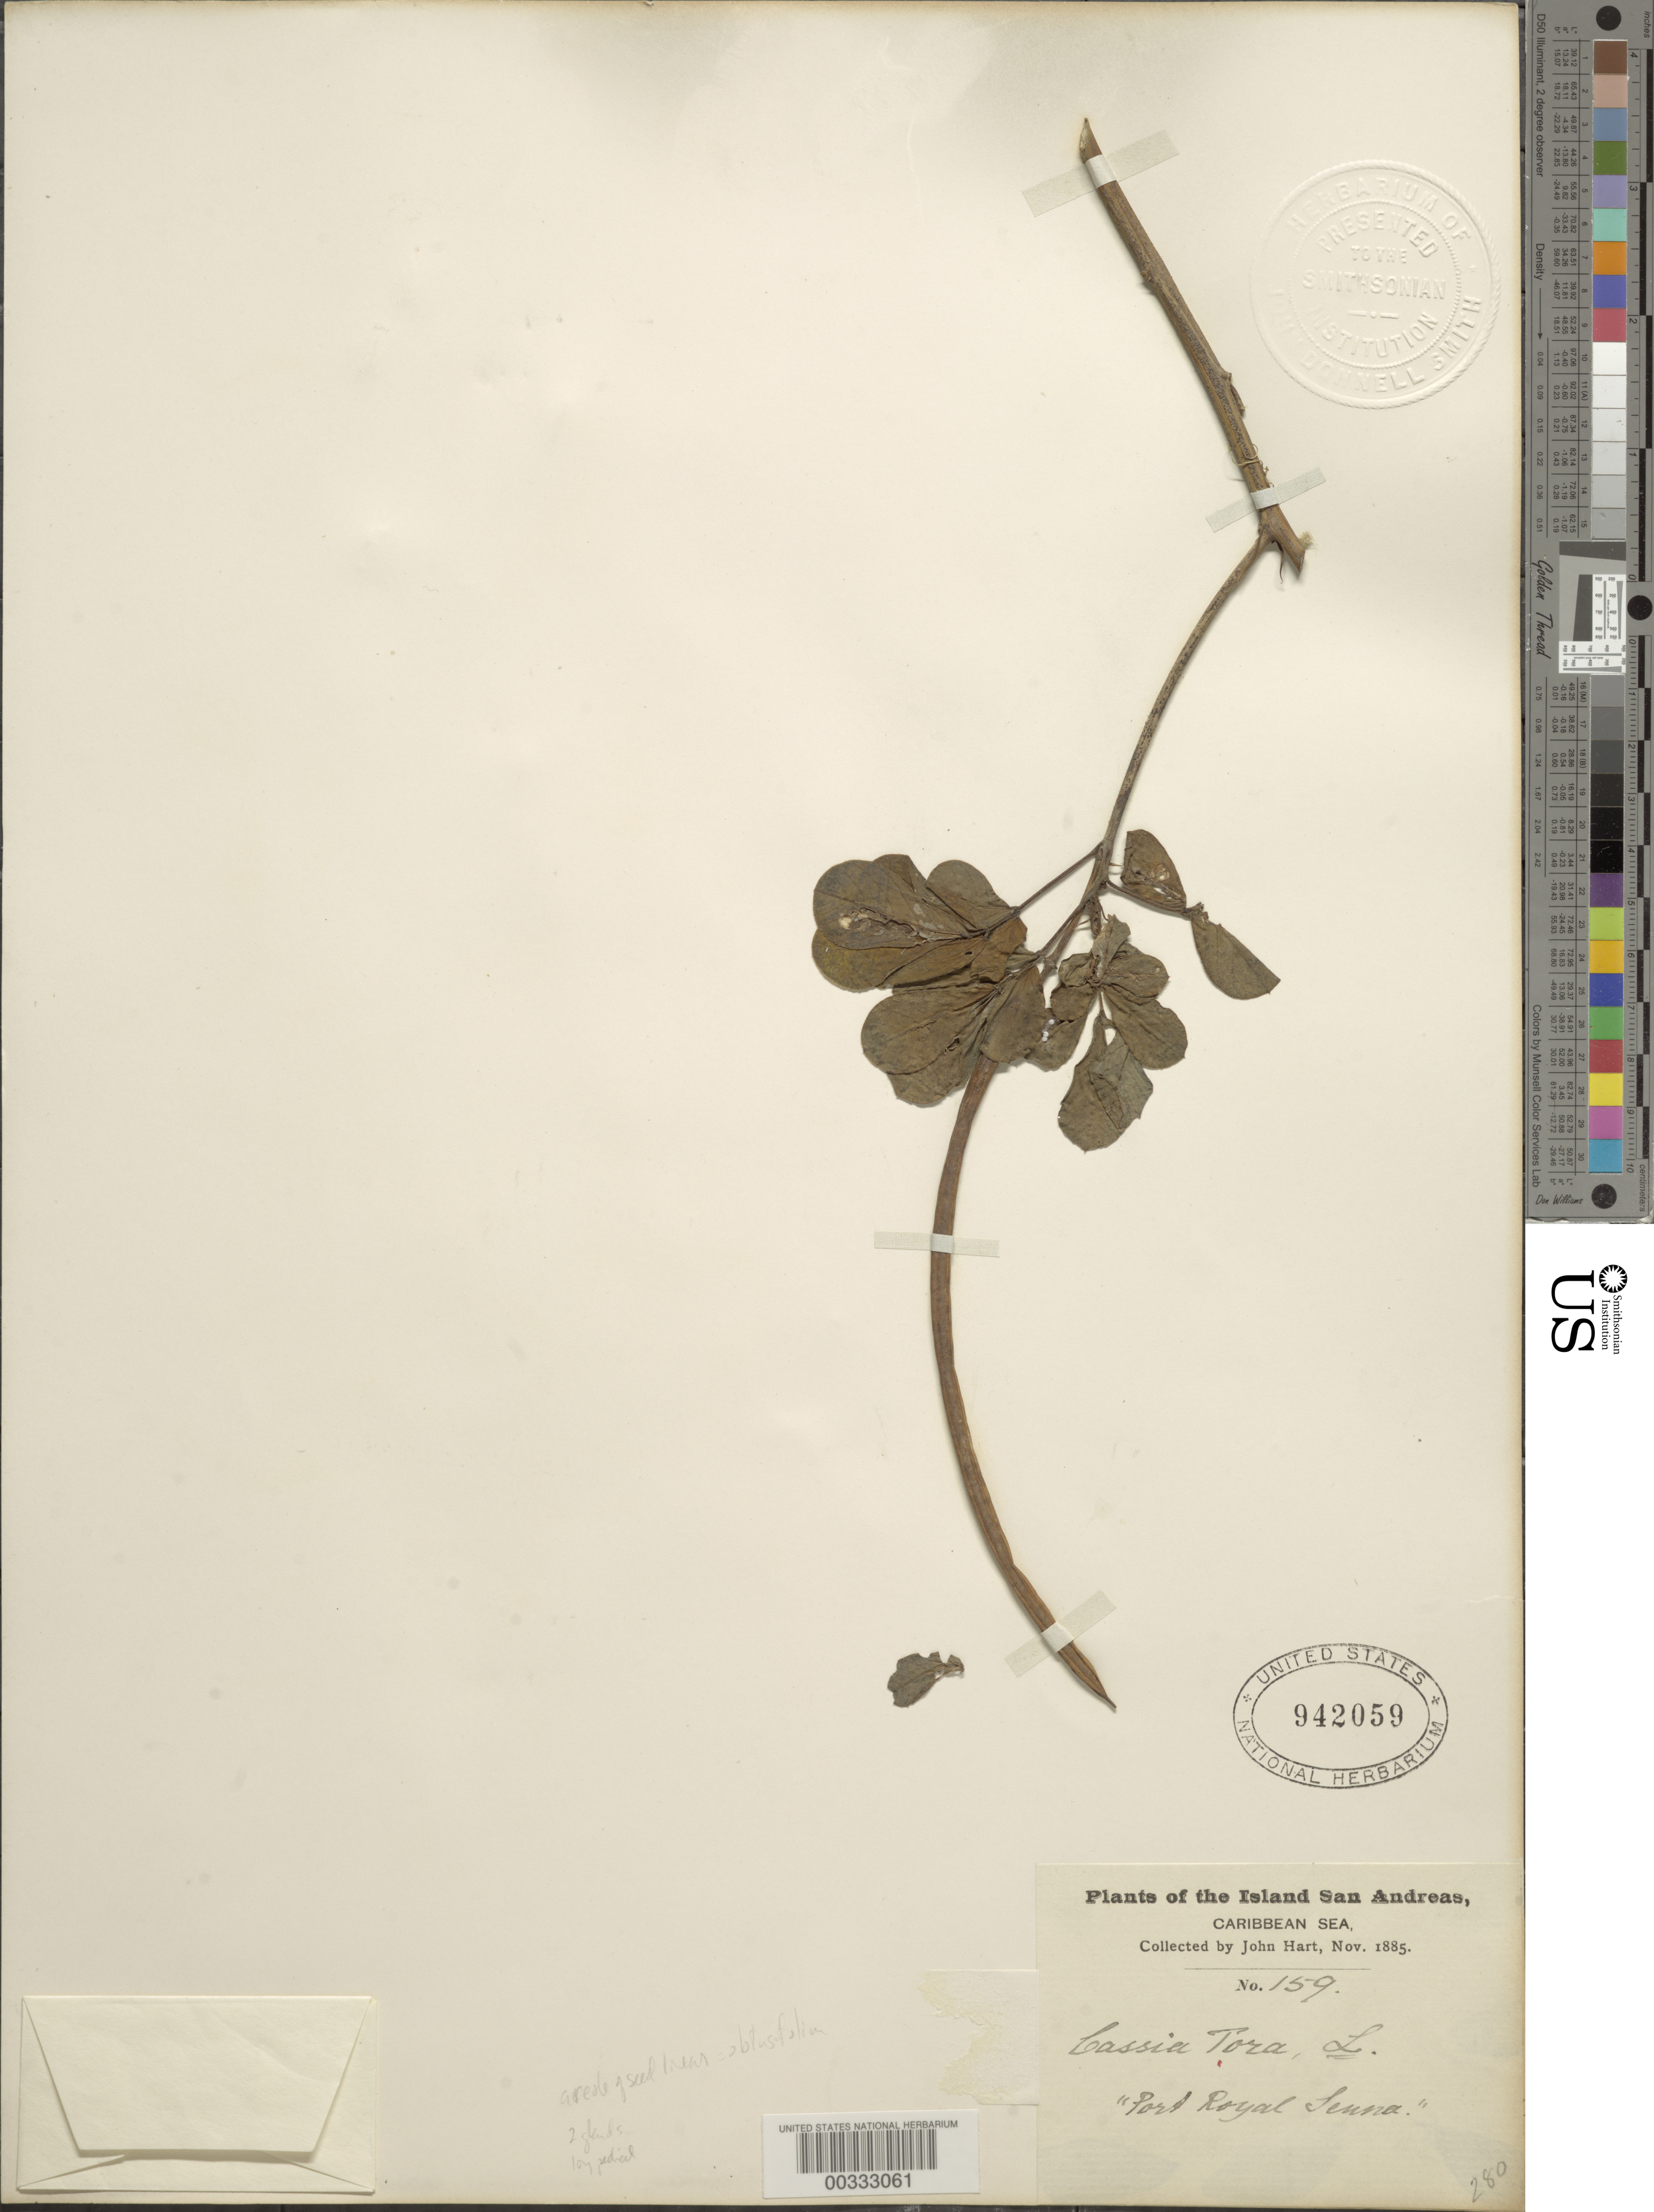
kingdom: Plantae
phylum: Tracheophyta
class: Magnoliopsida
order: Fabales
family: Fabaceae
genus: Senna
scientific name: Senna obtusifolia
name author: (L.) H.S. Irwin & Barneby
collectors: J. H. Hart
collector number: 159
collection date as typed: Nov 1885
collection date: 1885-11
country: Colombia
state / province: San Andrés Y Providencia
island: San Andres Island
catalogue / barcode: US 942059